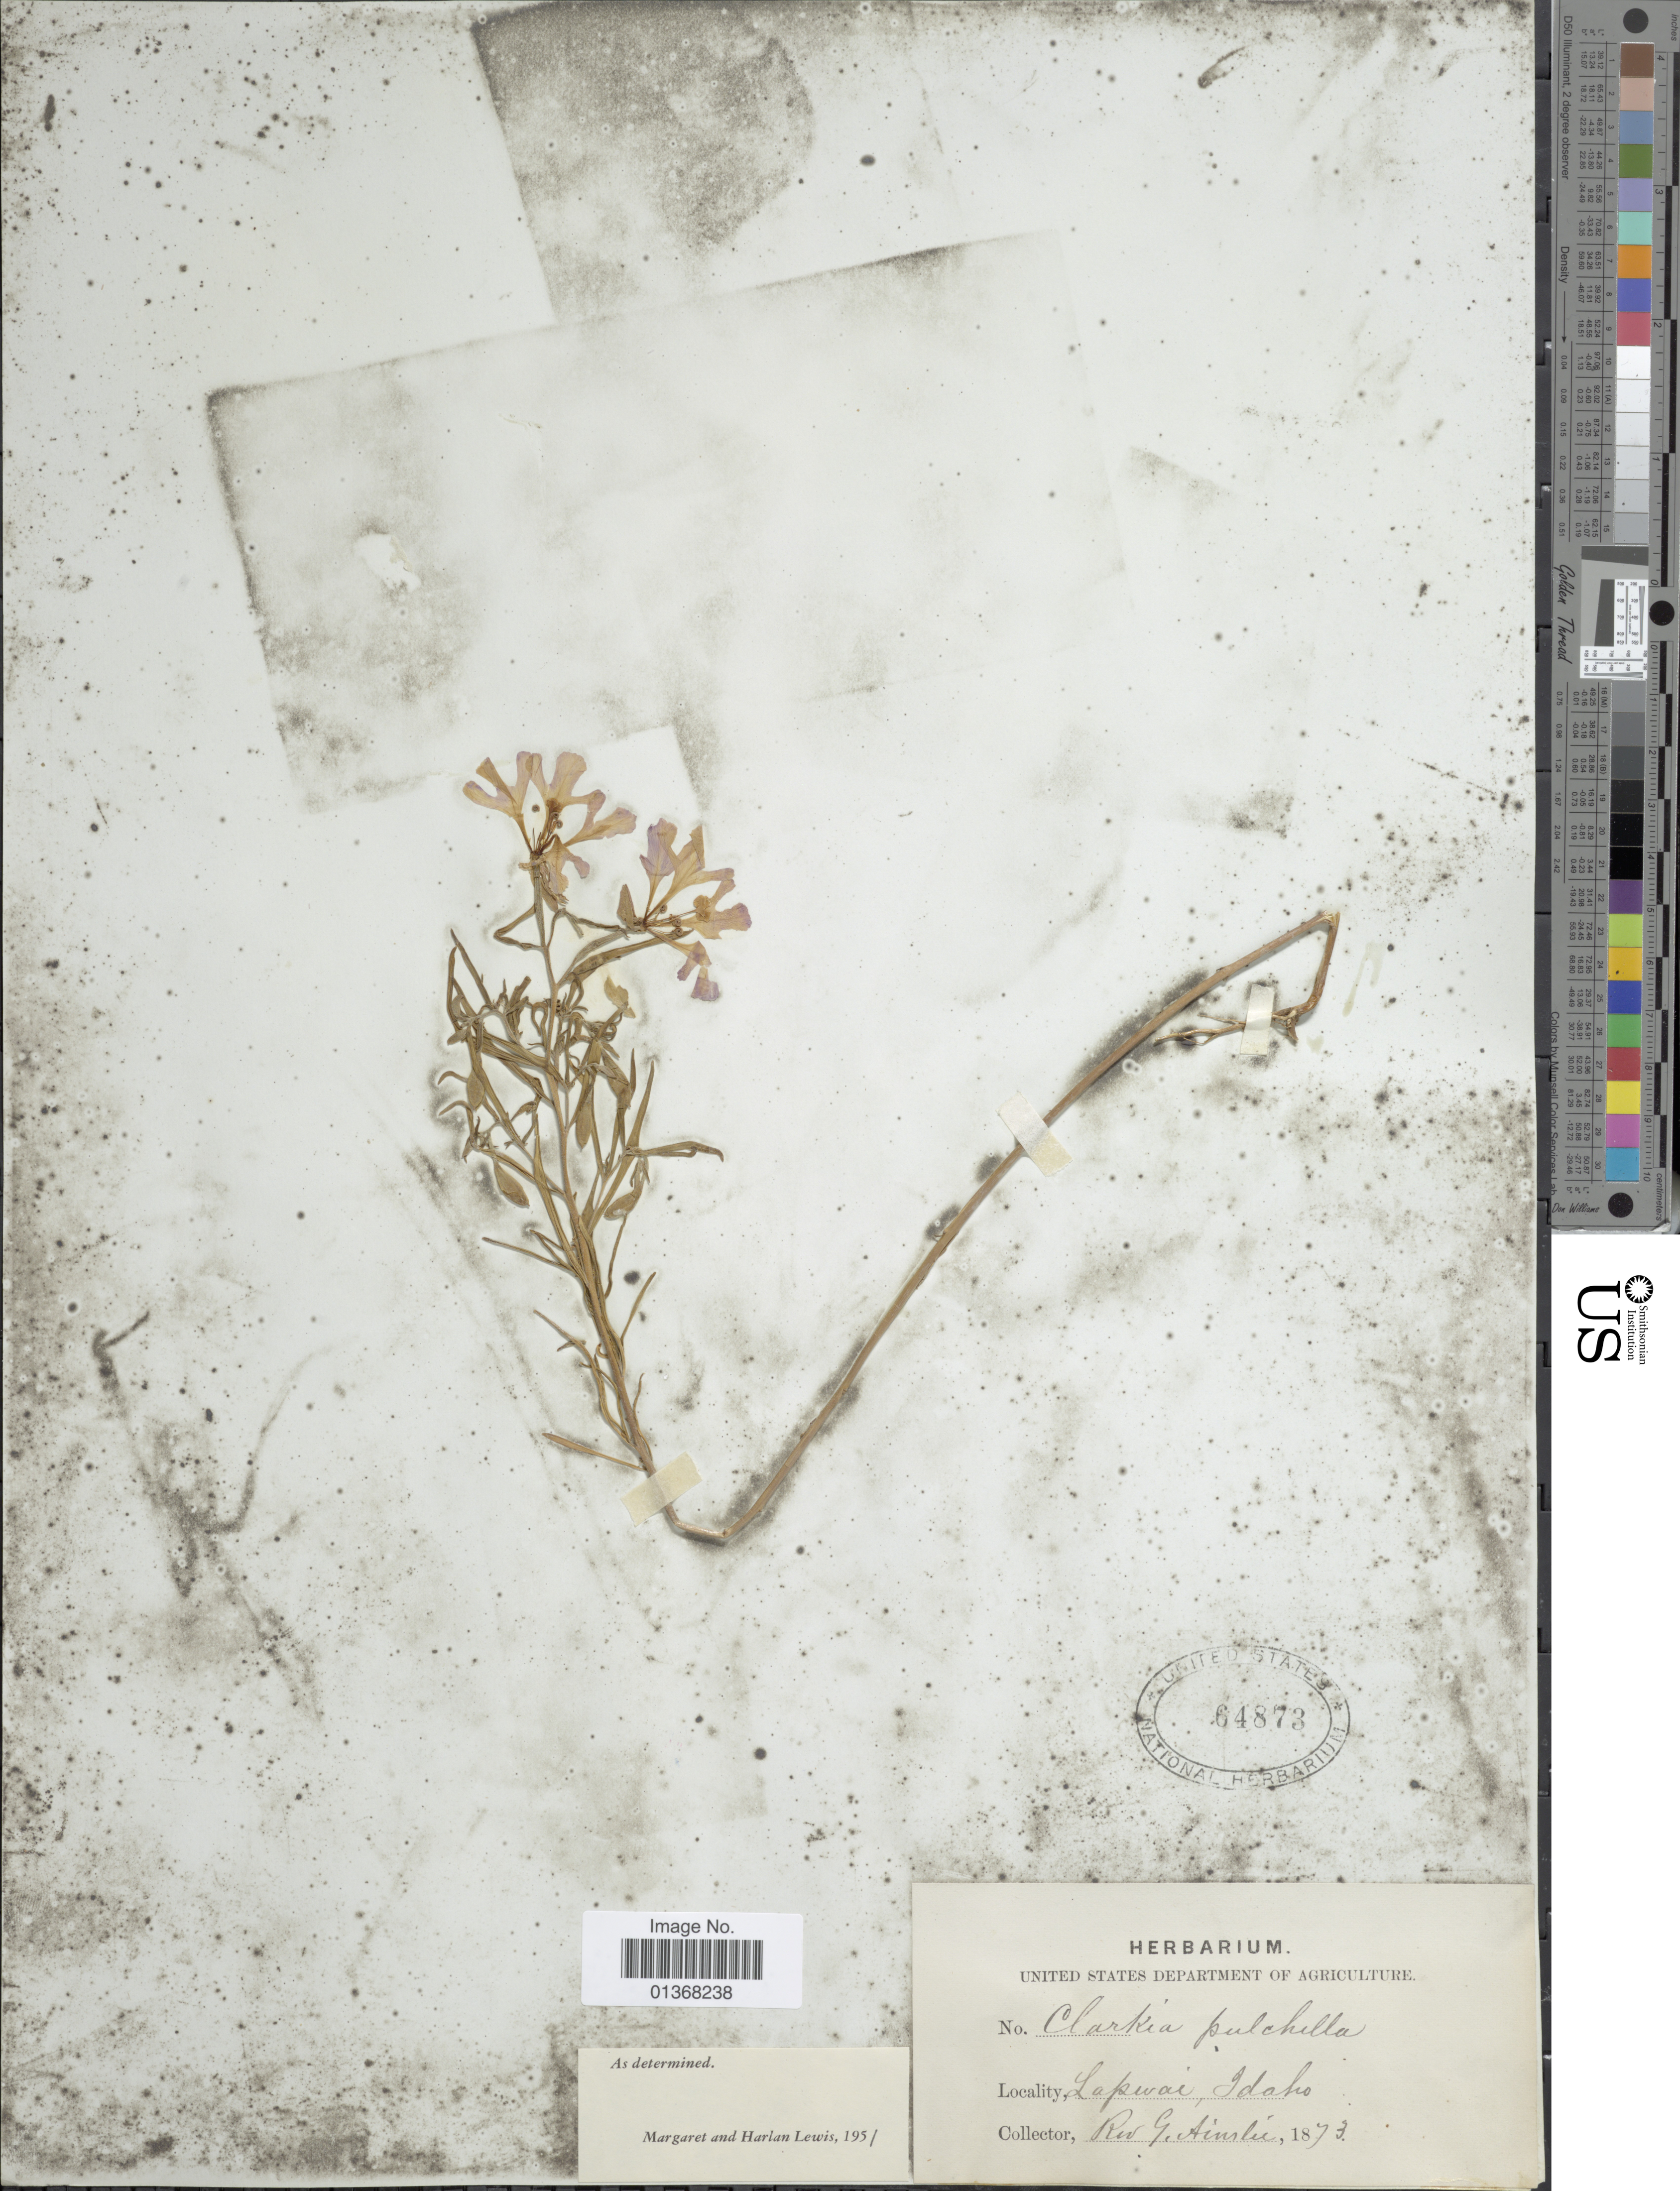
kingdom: Plantae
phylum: Tracheophyta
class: Magnoliopsida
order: Myrtales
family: Onagraceae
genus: Clarkia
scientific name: Clarkia pulchella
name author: Pursh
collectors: G. Ainslee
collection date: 1873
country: United States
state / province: Idaho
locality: Lapurai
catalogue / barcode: US 64873